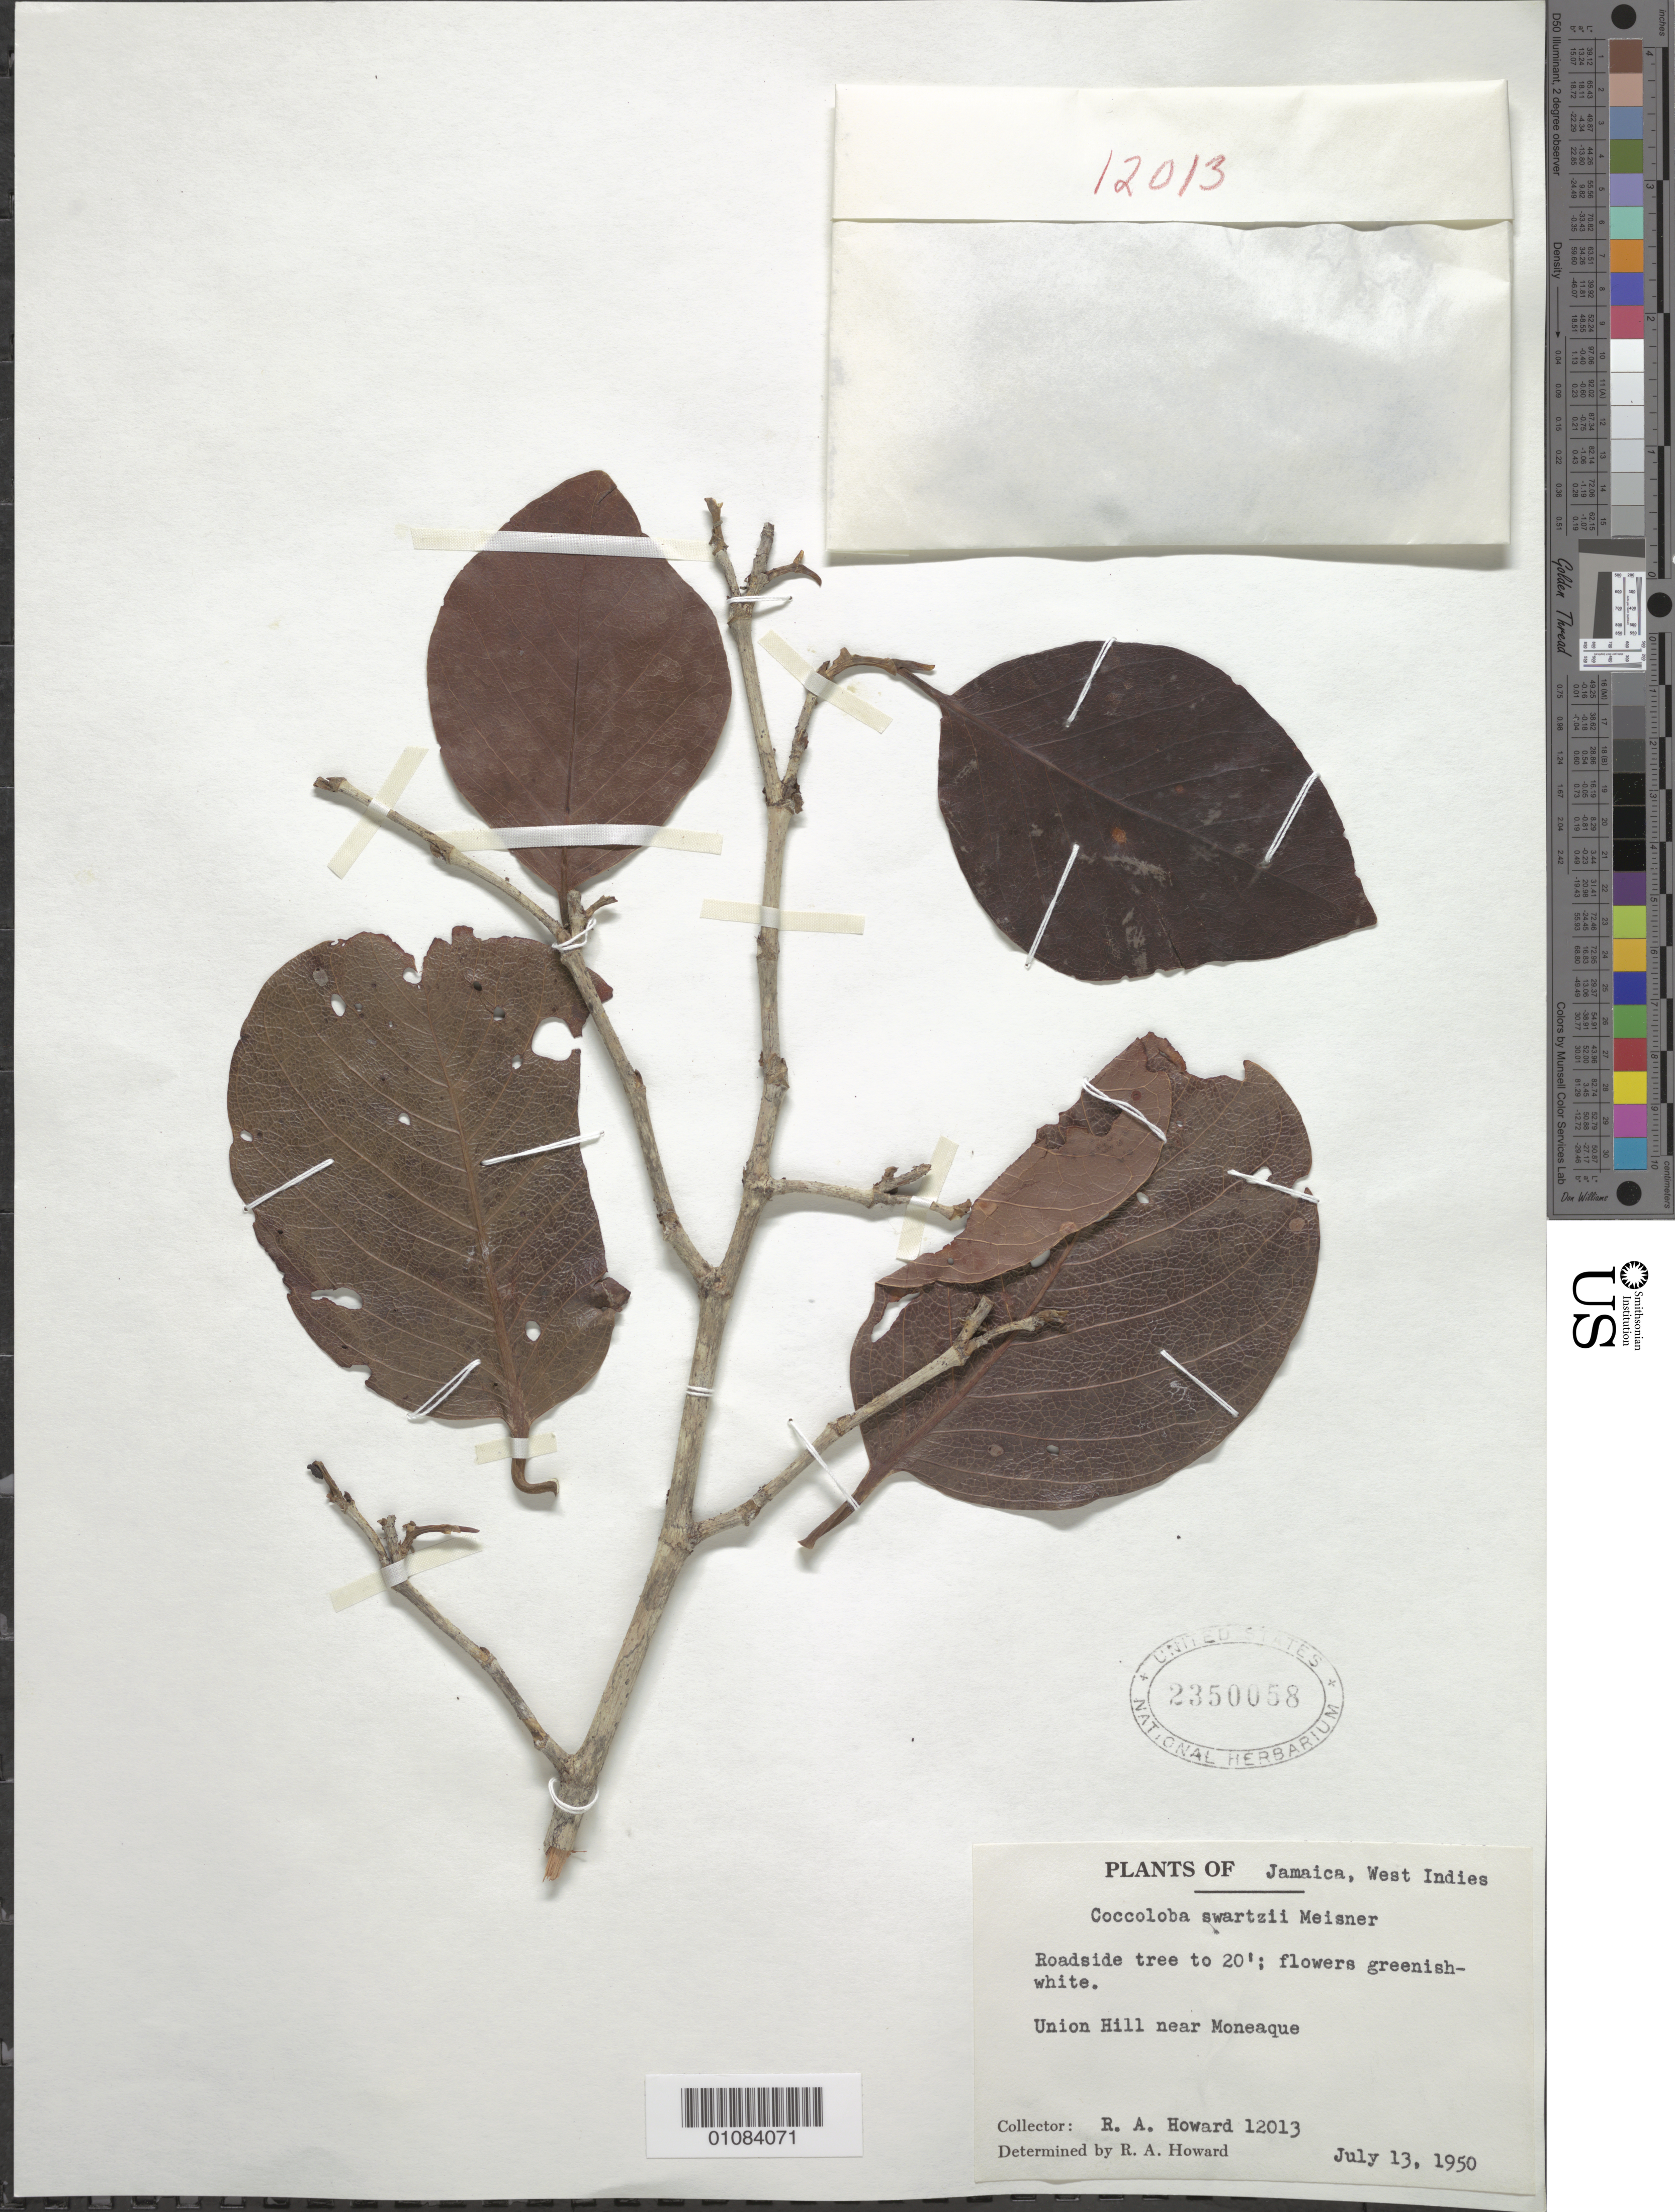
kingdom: Plantae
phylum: Tracheophyta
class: Magnoliopsida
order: Caryophyllales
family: Polygonaceae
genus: Coccoloba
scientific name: Coccoloba swartzii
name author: Meisn.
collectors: R. A. Howard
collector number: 12014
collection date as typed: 13 Jul 1950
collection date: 1950-07-13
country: Jamaica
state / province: Saint Ann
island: Jamaica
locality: Union HIll near Moneaque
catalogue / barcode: US 2350058